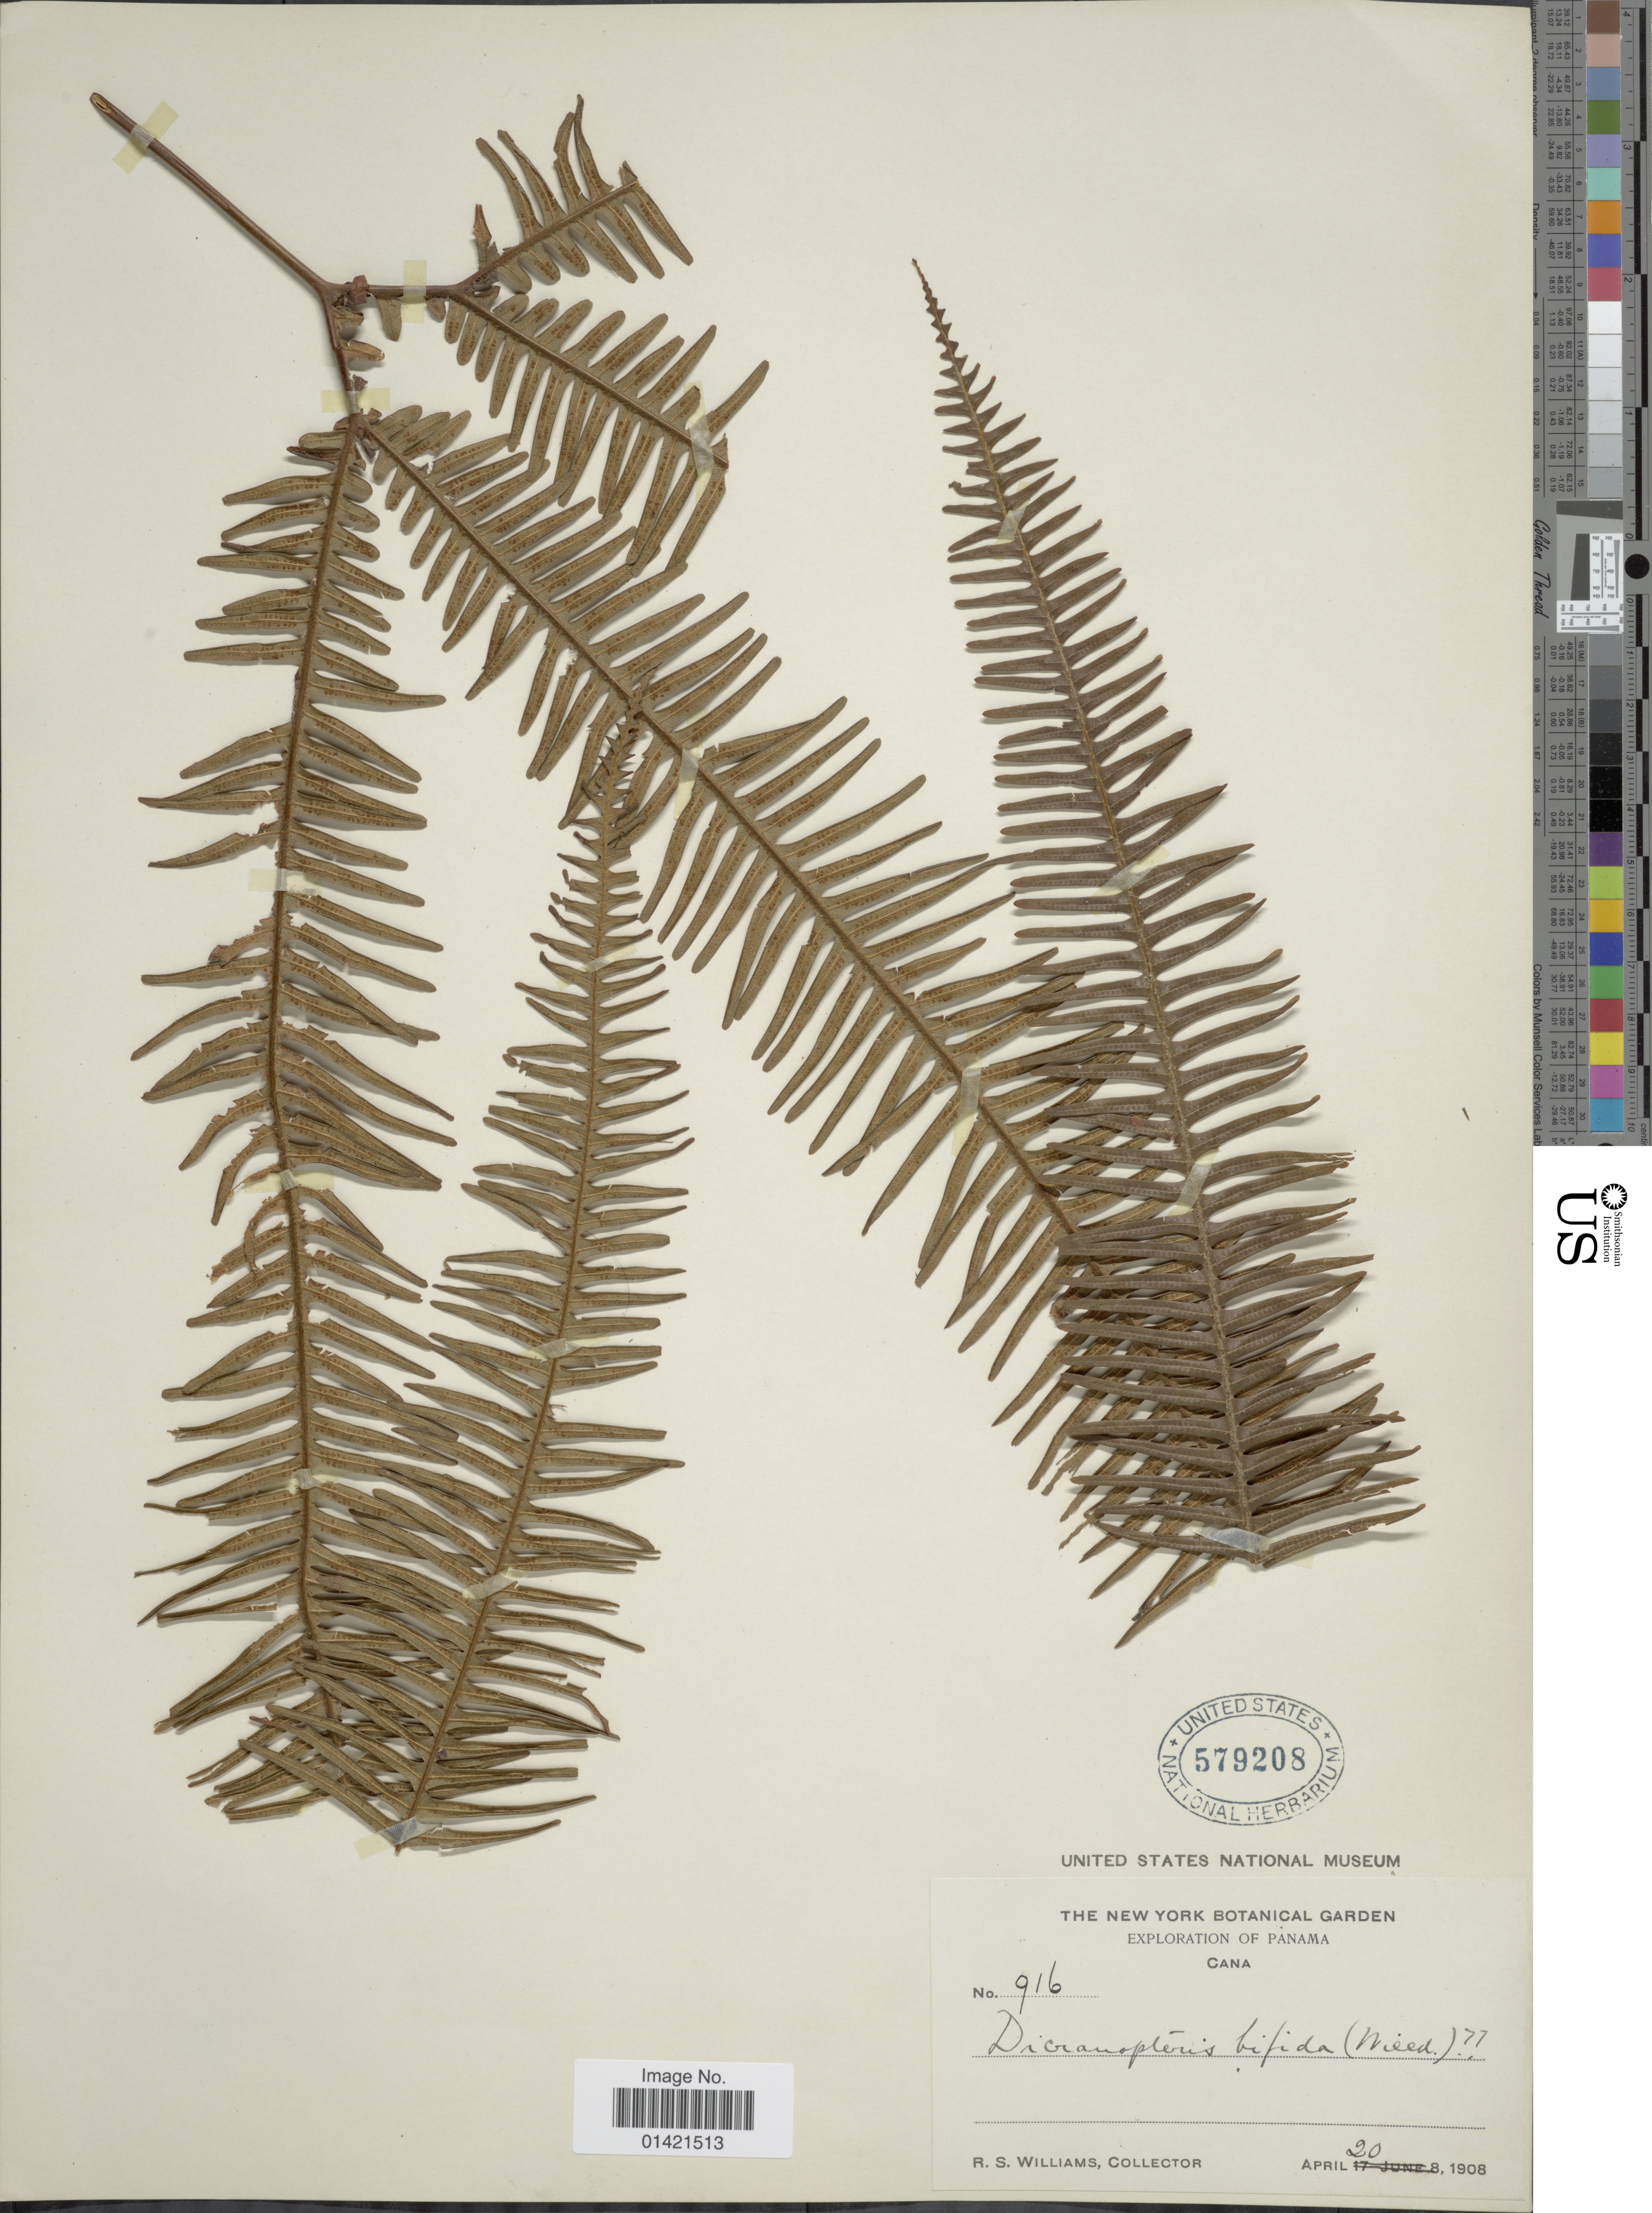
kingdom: Plantae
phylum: Tracheophyta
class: Polypodiopsida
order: Gleicheniales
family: Gleicheniaceae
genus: Sticherus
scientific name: Sticherus bifidus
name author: (Willd.) Ching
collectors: R. S. Williams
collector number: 916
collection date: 1908-04-20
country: Panama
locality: Cana.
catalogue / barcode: US 579208